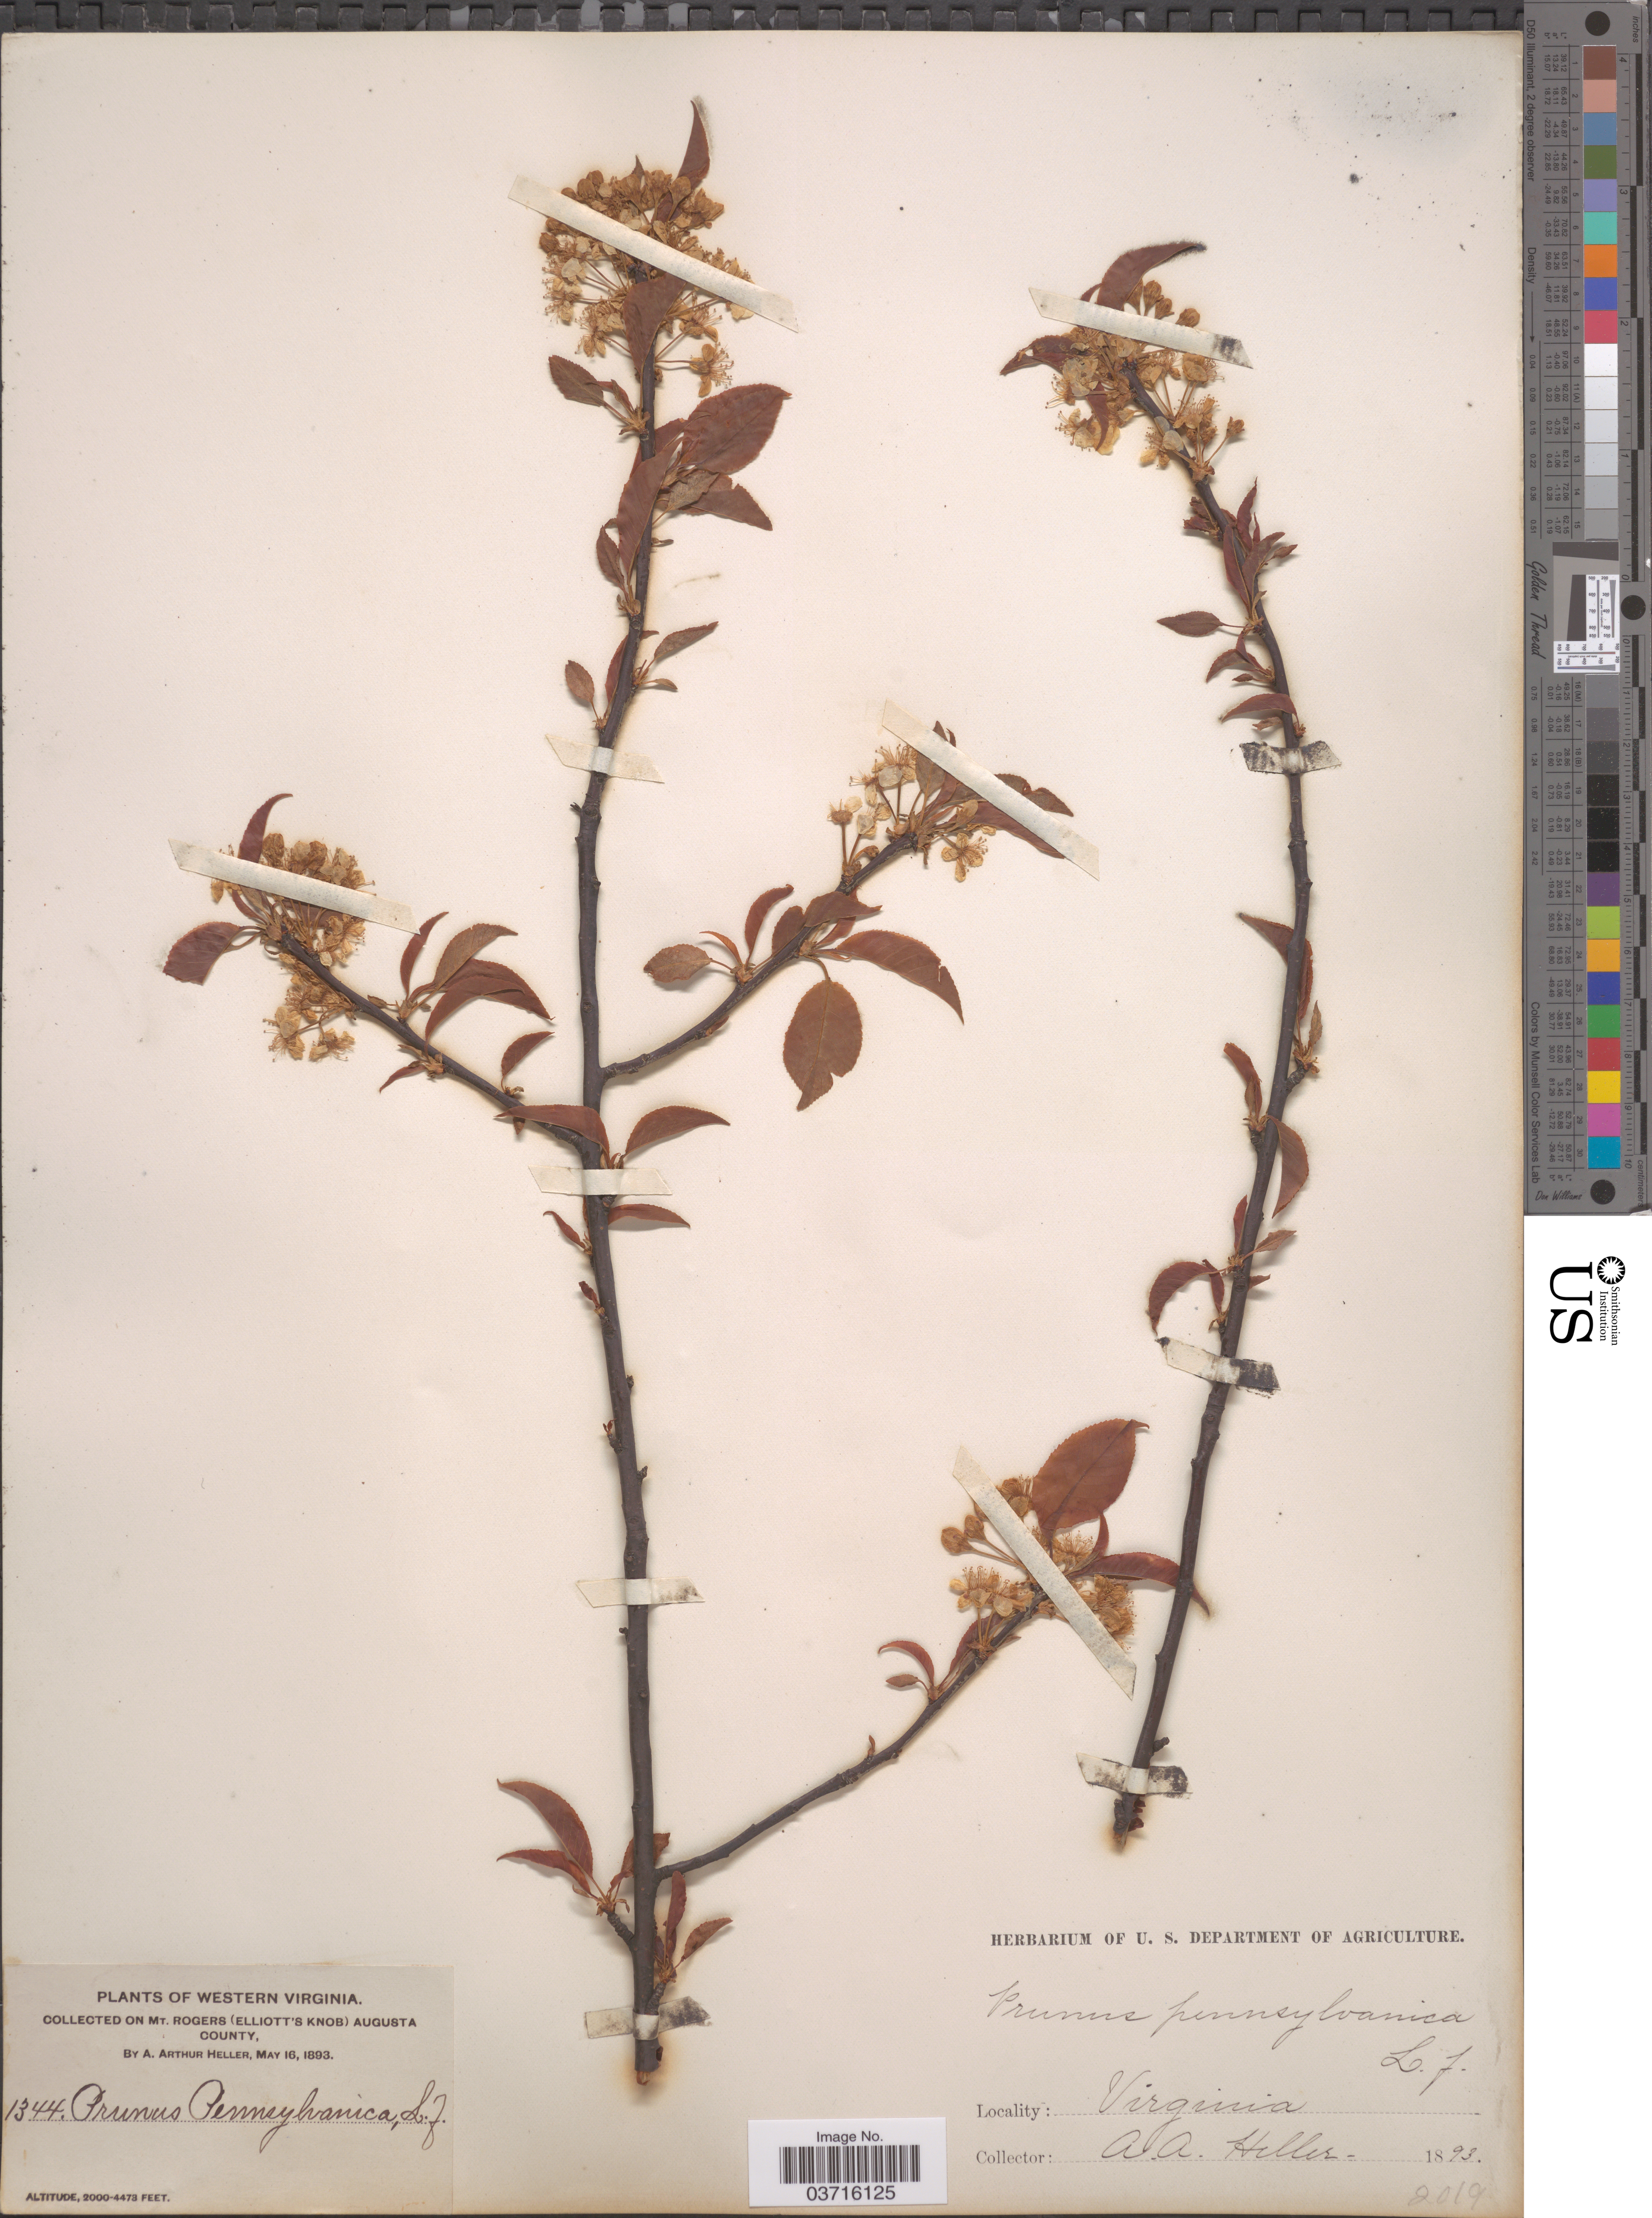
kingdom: Plantae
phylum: Tracheophyta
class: Magnoliopsida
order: Rosales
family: Rosaceae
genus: Prunus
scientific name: Prunus pensylvanica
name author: L. f.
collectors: A. A. Heller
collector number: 1344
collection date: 1893-05-16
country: United States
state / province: Virginia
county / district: Augusta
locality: Western Virginia. On Mt. Rogers (Elliott's Knob) Augusta County.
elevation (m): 610